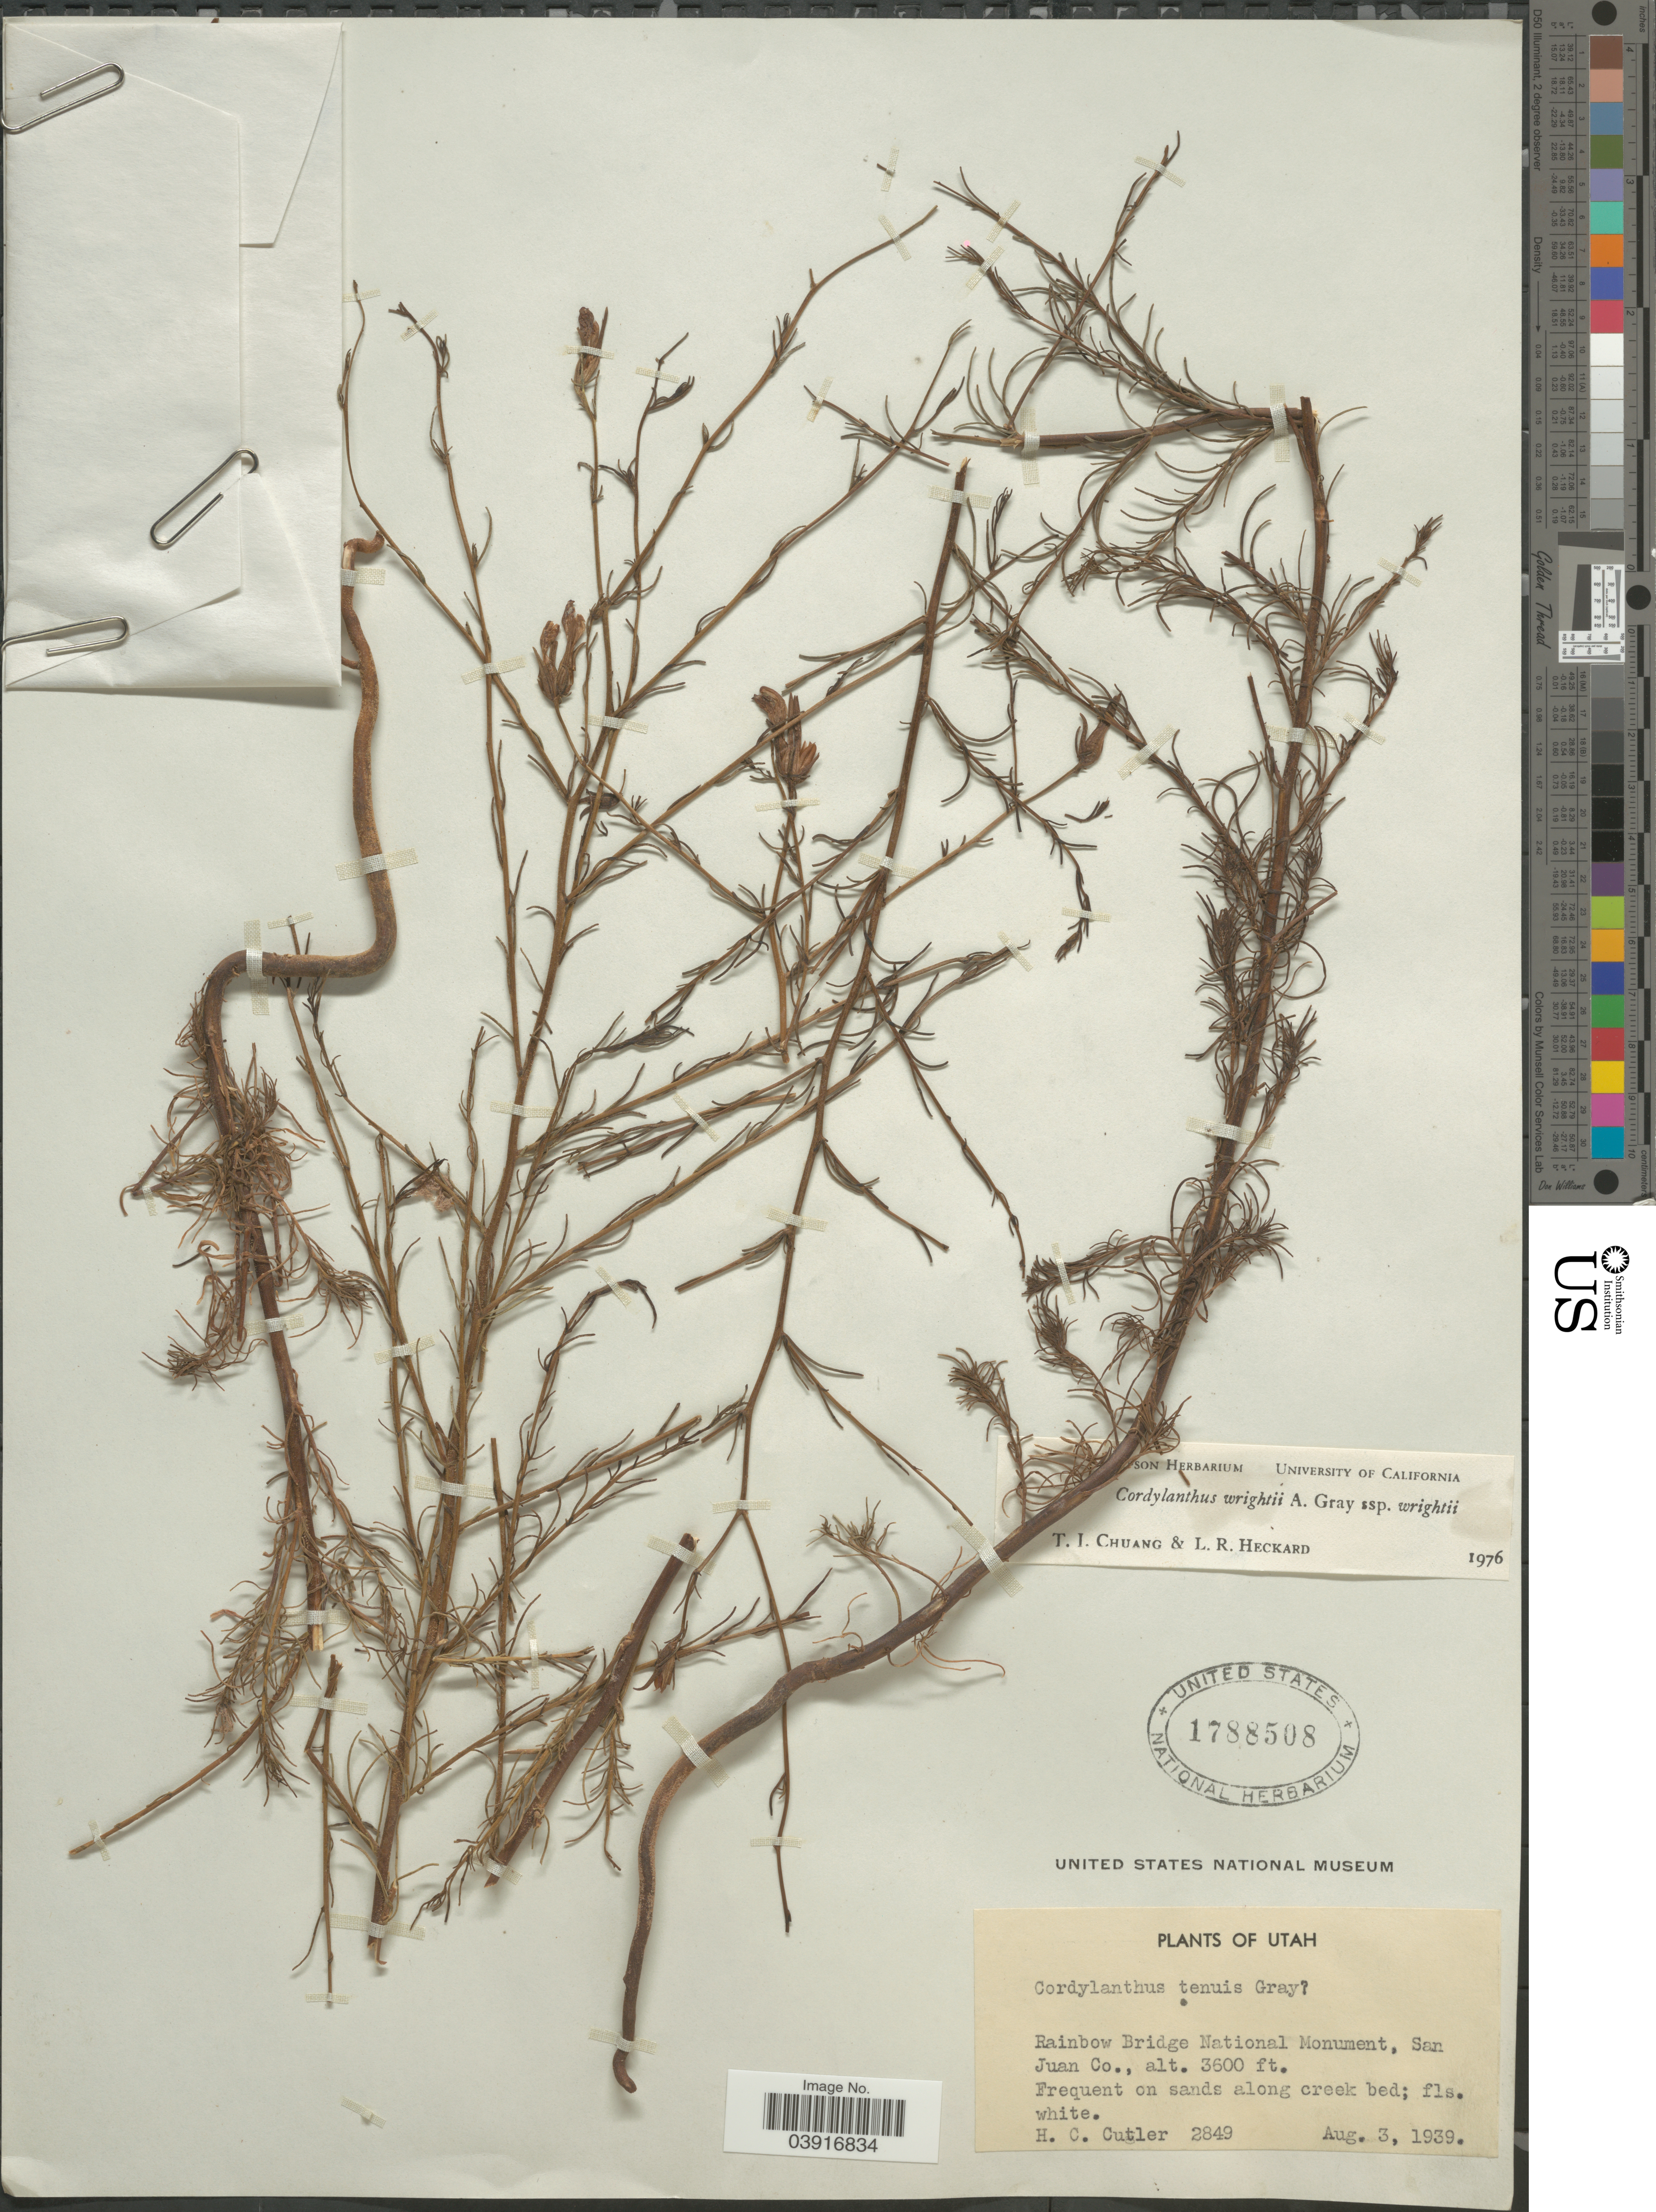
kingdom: Plantae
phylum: Tracheophyta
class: Magnoliopsida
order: Lamiales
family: Orobanchaceae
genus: Cordylanthus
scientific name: Cordylanthus wrightii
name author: A. Gray in Emory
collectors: H. C. Cutler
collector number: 2849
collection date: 1939-08-03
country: United States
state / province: Utah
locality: Rainbow Bridge National Monument, San Juan Co.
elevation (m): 1097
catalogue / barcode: US 1788508